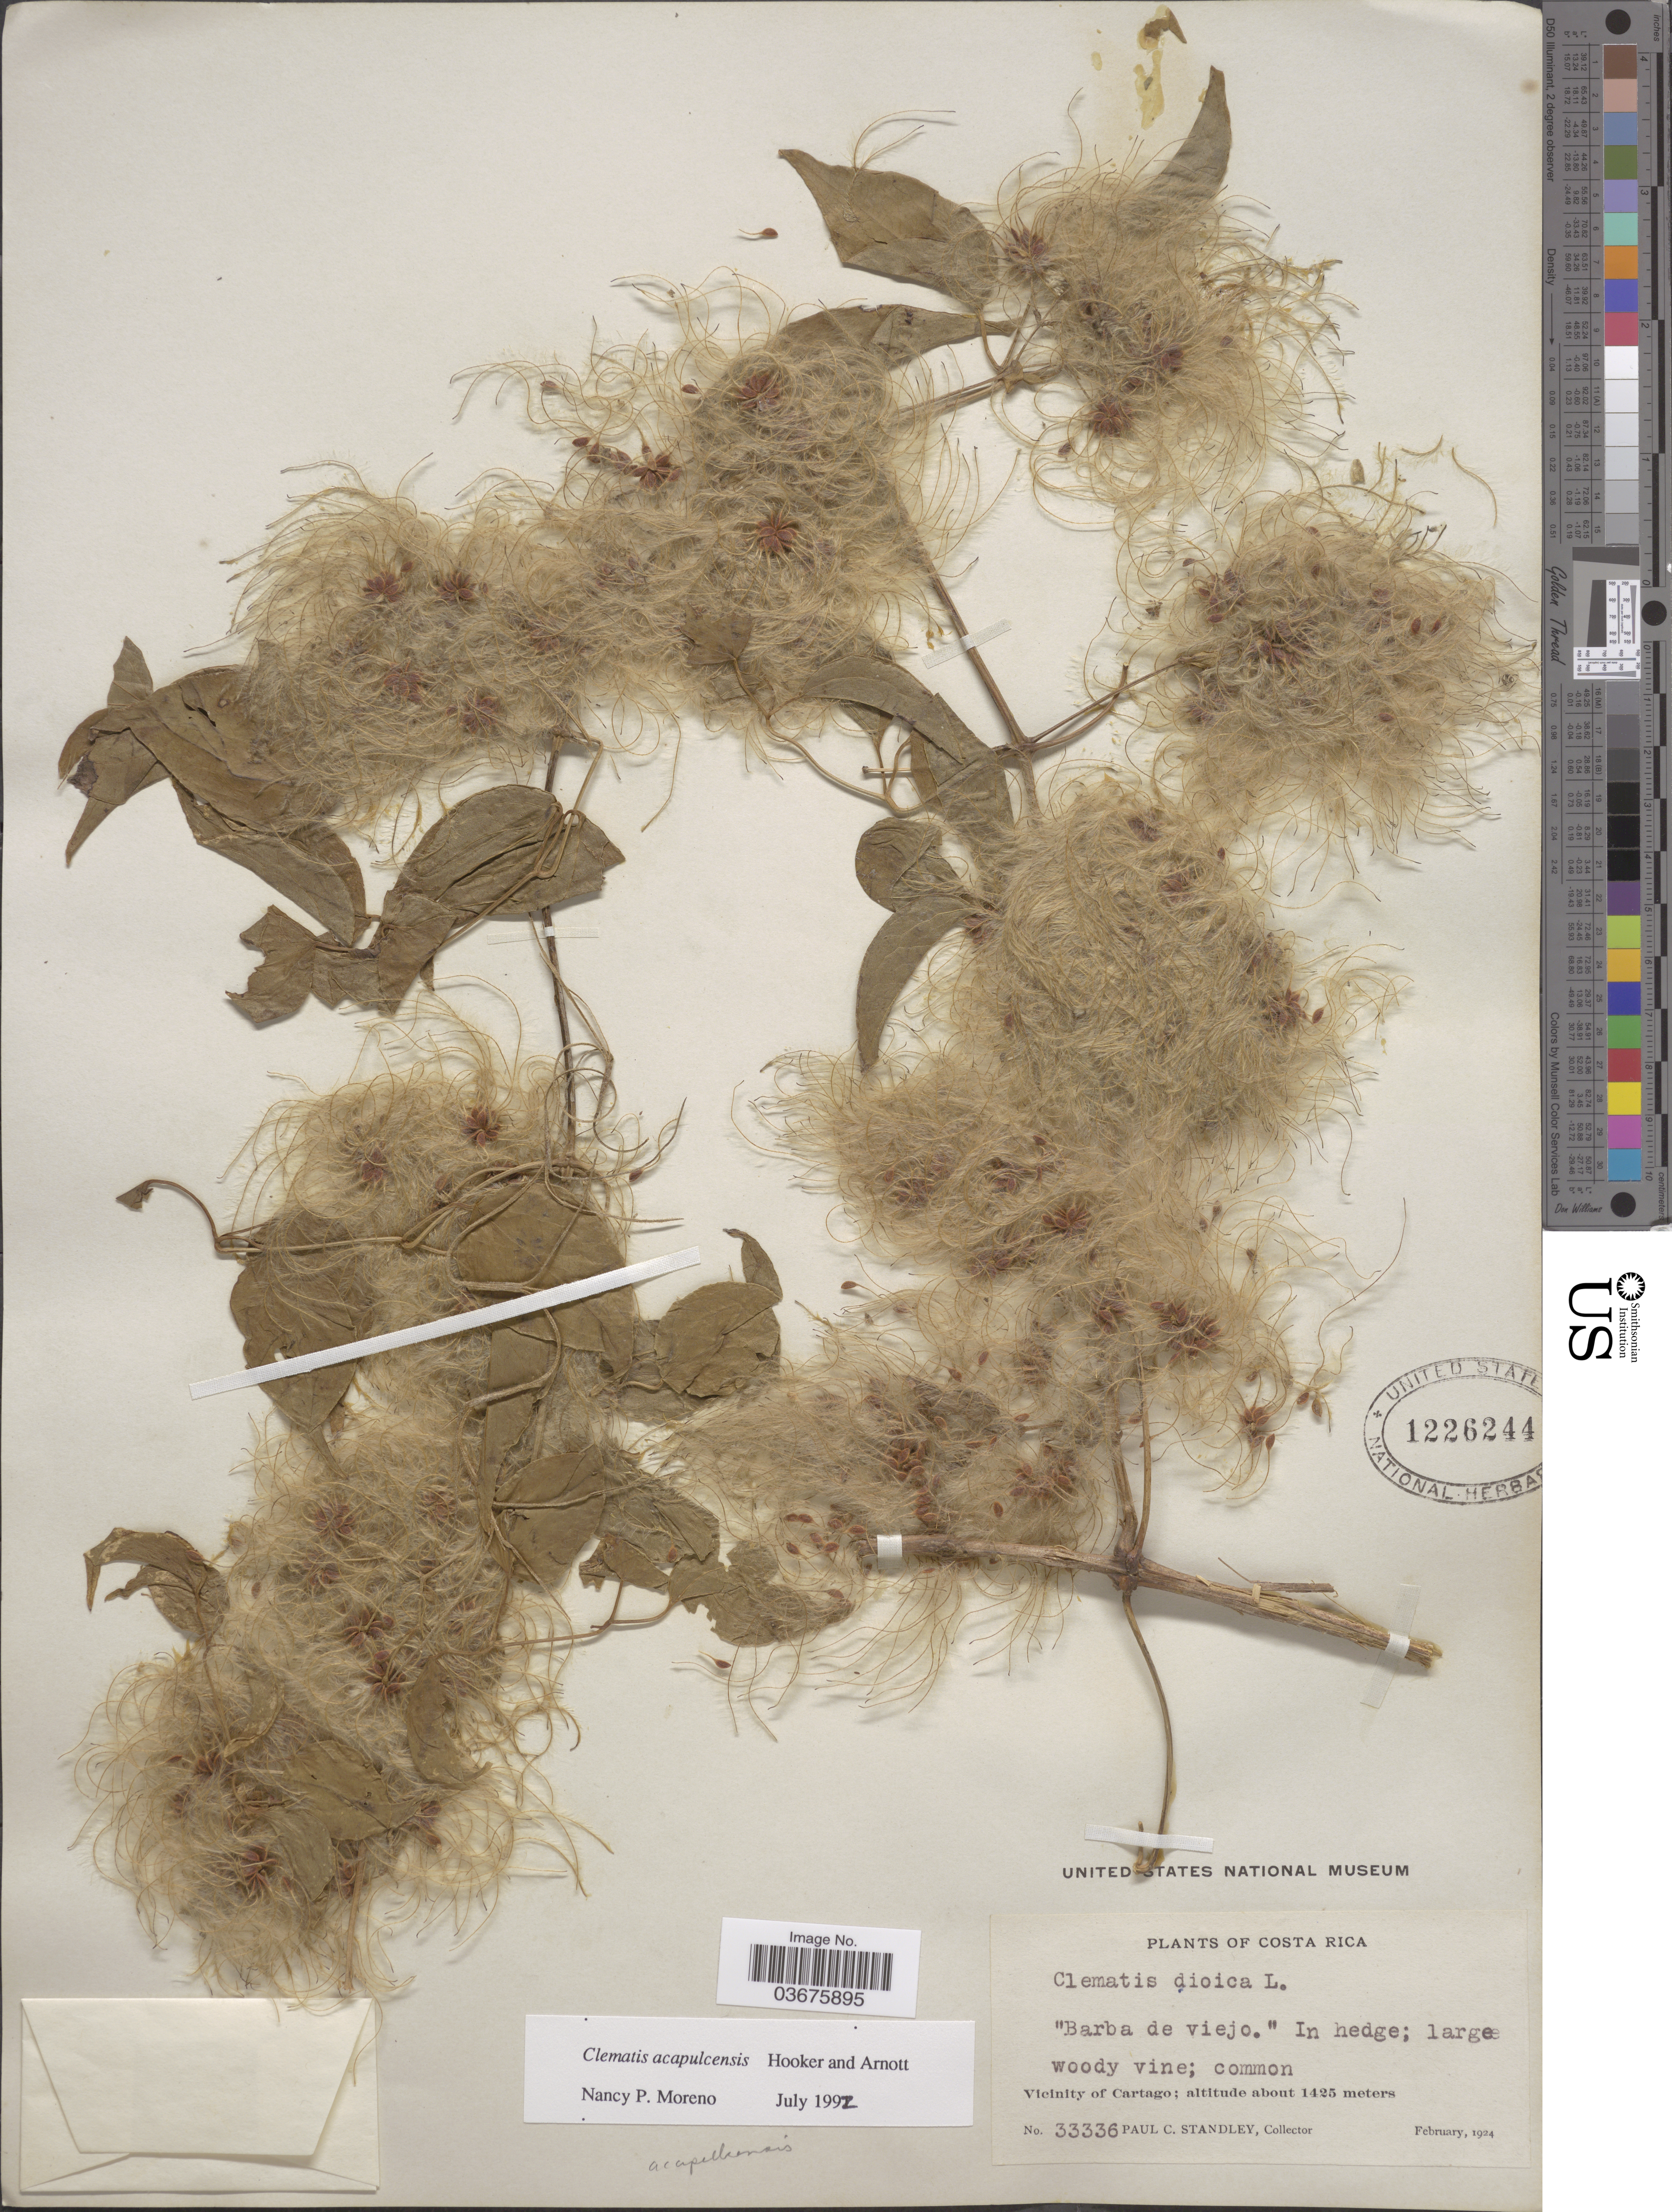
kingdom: Plantae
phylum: Tracheophyta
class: Magnoliopsida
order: Ranunculales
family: Ranunculaceae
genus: Clematis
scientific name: Clematis acapulcensis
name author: Hook. & Arn.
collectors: P. C. Standley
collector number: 33336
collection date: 1924-02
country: Costa Rica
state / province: Cartago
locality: Vicinity of Cartago.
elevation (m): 1425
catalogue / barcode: US 1226244